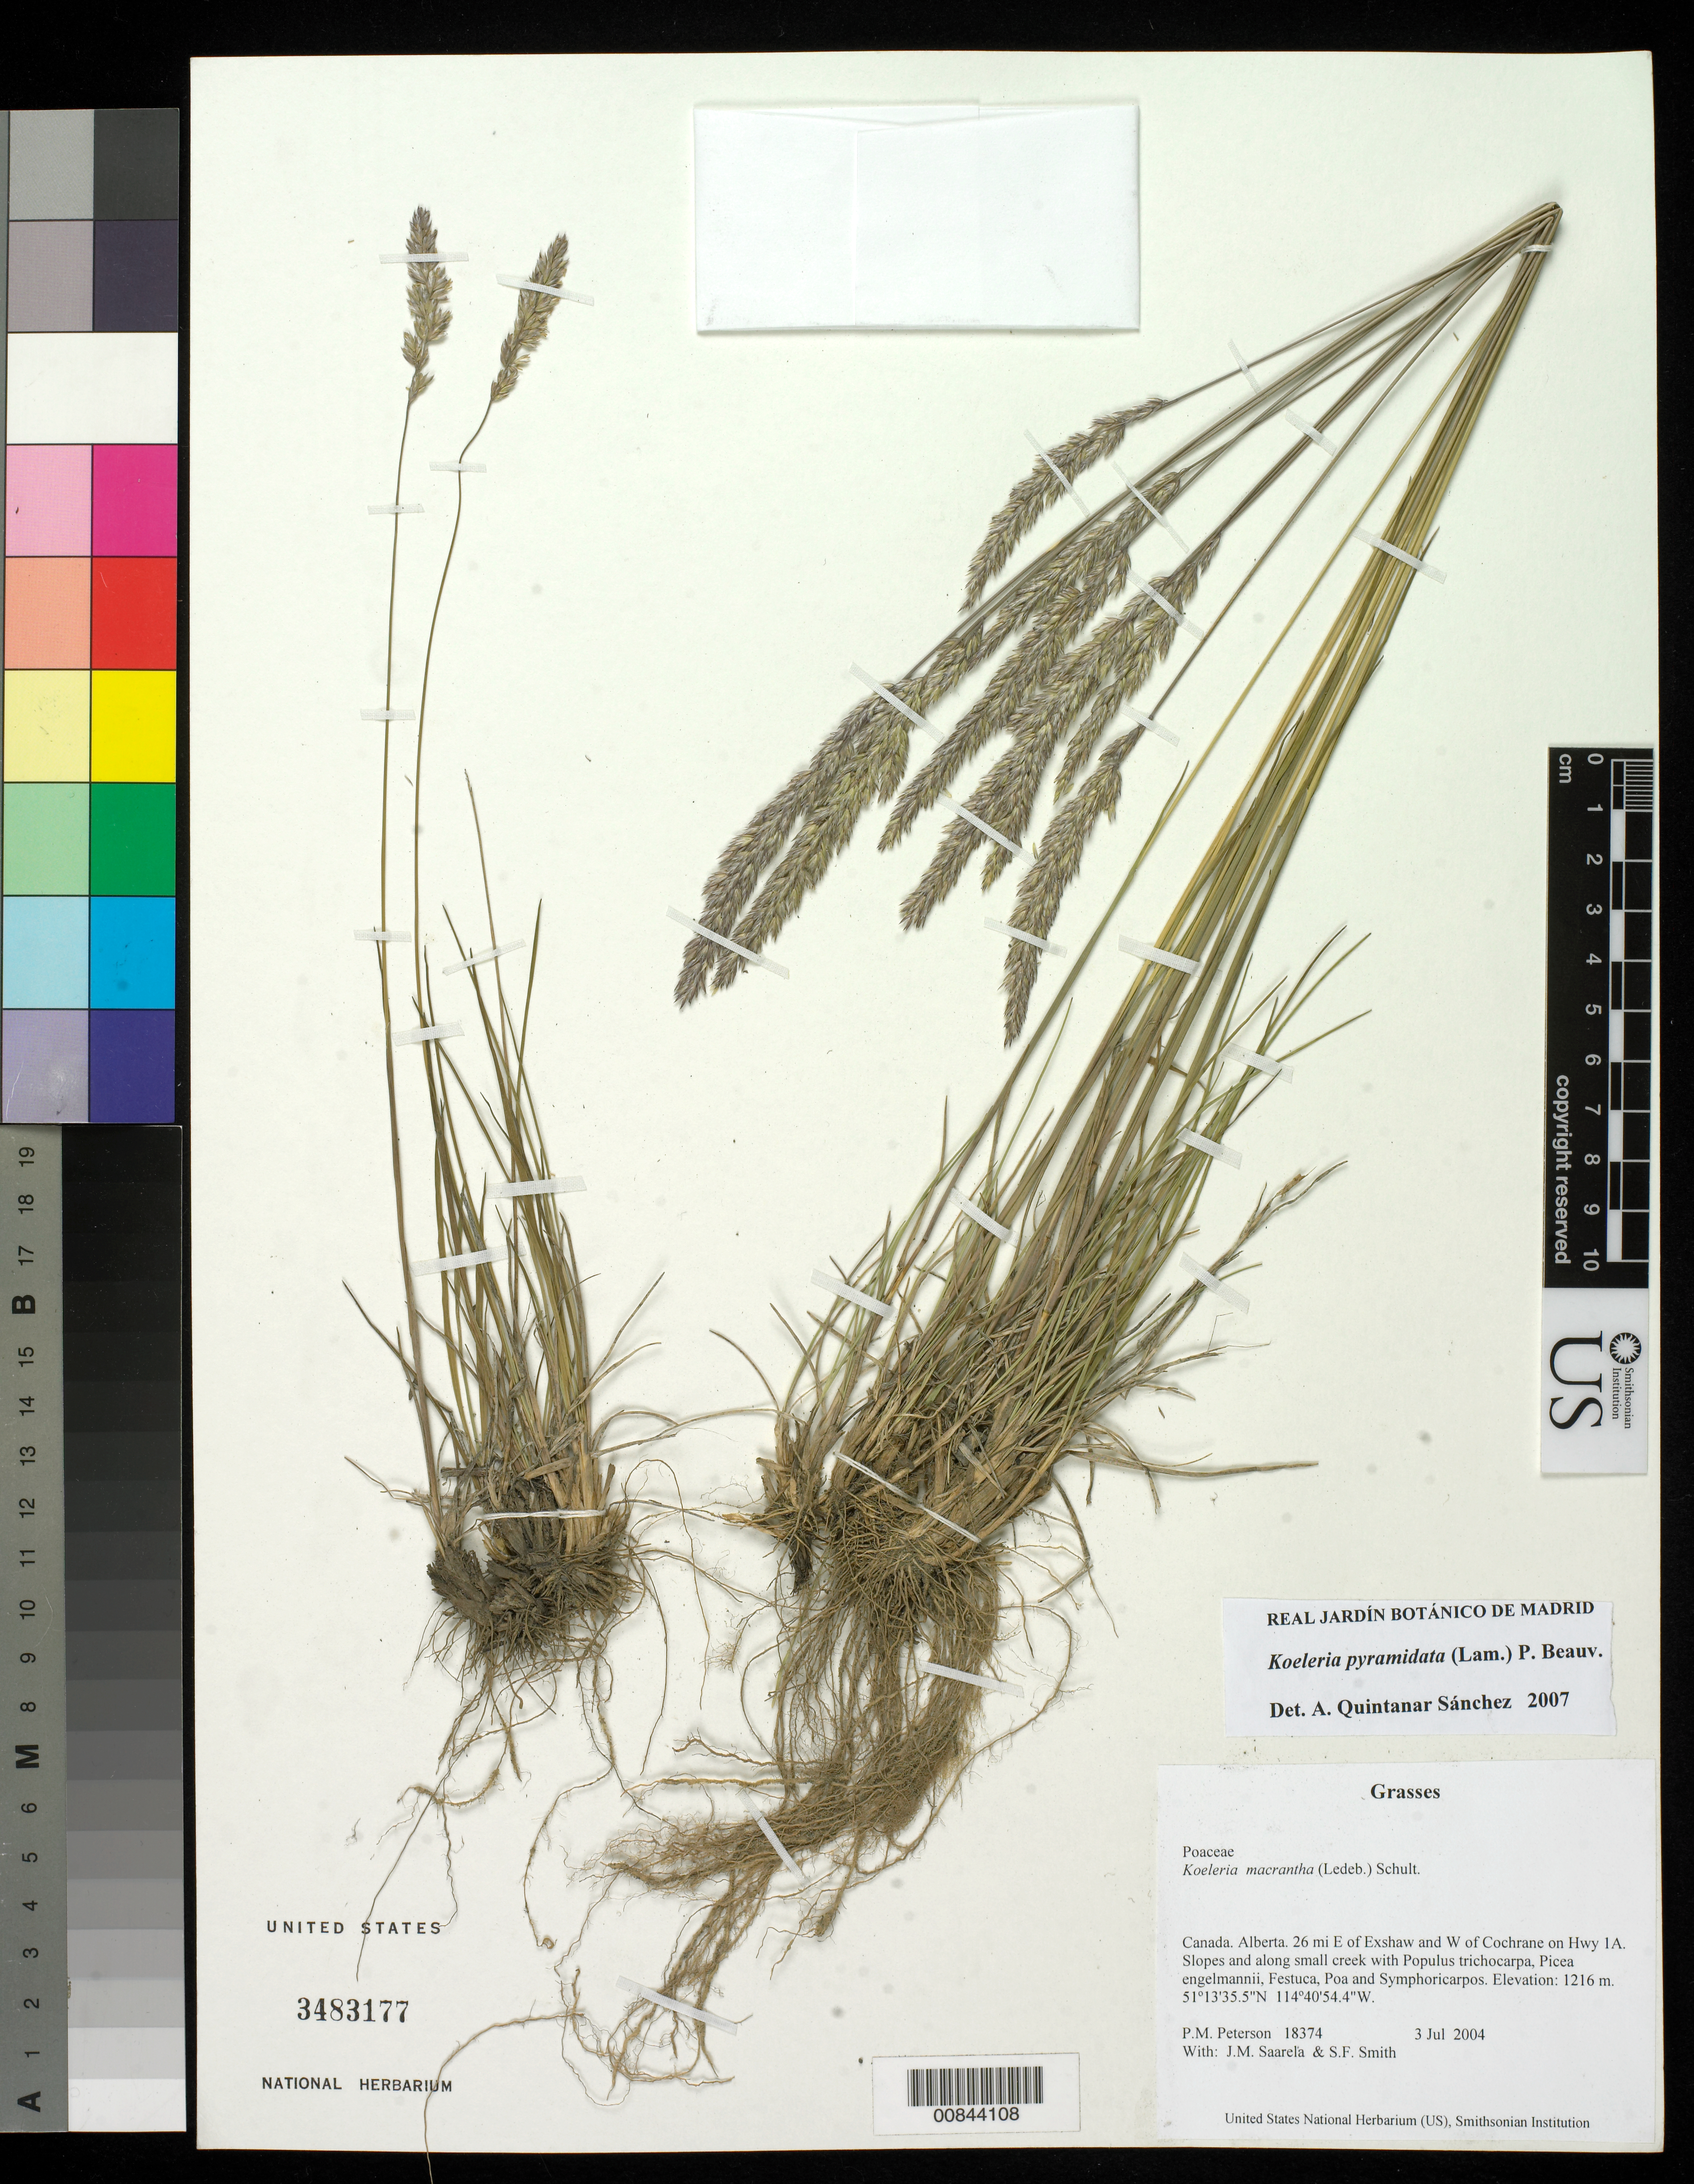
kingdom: Plantae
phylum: Tracheophyta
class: Liliopsida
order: Poales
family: Poaceae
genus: Koeleria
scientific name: Koeleria pyramidata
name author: (Lam.) P. Beauv.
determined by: Quintanar, A.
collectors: P. M. Peterson, J. Saarela & S.F. Smith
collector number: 18374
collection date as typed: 03 Jul 2004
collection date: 2004-07-03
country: Canada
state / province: Alberta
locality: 26 mi E of Exshaw and W of Cochrane on Hwy 1A. Slopes and along small creek with Populus trichocarpa, Picea engelmannii, Festuca, Poa and Symphoricarpos.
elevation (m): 1216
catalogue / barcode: US 3483177